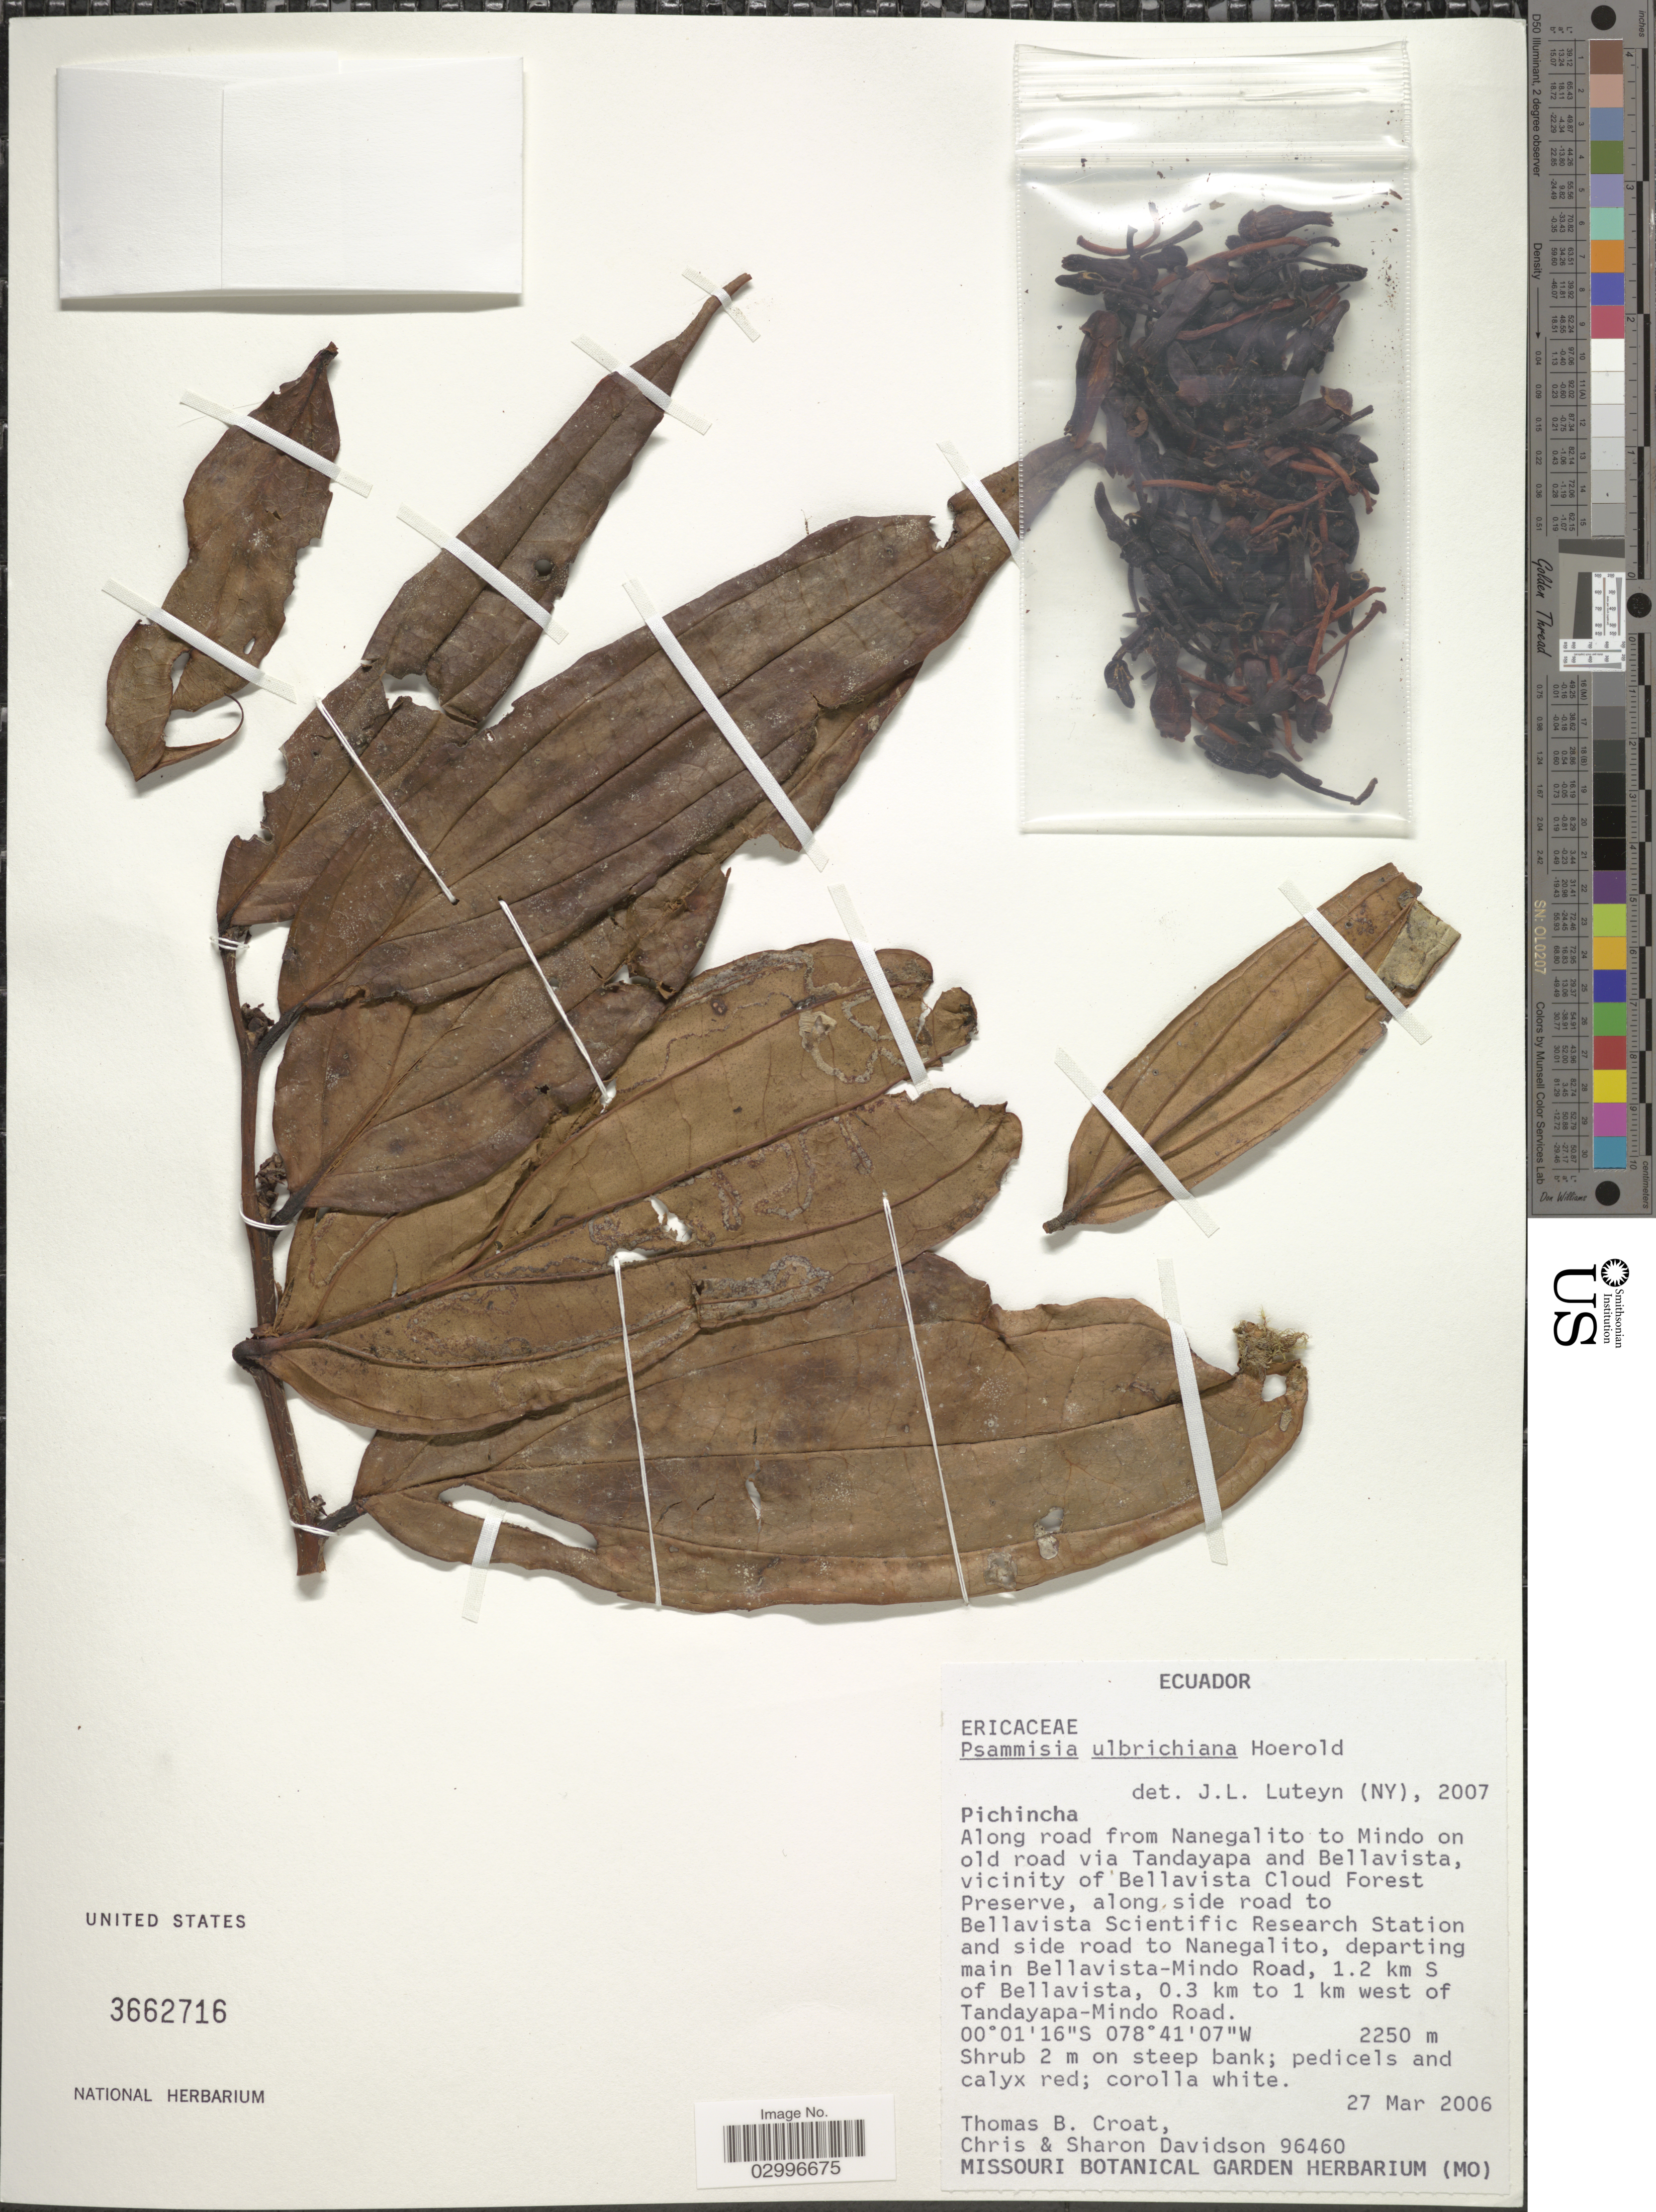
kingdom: Plantae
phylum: Tracheophyta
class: Magnoliopsida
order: Ericales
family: Ericaceae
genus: Psammisia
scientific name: Psammisia ulbrichiana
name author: Hoerold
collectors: T. B. Croat, C. Davidson & S. Davidson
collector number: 96460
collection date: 2006-03-27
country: Ecuador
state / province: Pichincha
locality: Along road from Nanegalito to Mindo on old road via Tandayapa and Bellavista, vicinity of Bellavista Cloud Forest Preserve, along side road to Bellavista Scientific Research Station and side road to Nanegalito, departing main Bellavista, 0.3 km to 1 km west of Tandayapa-Mindo Road.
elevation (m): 2250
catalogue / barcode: US 3662716